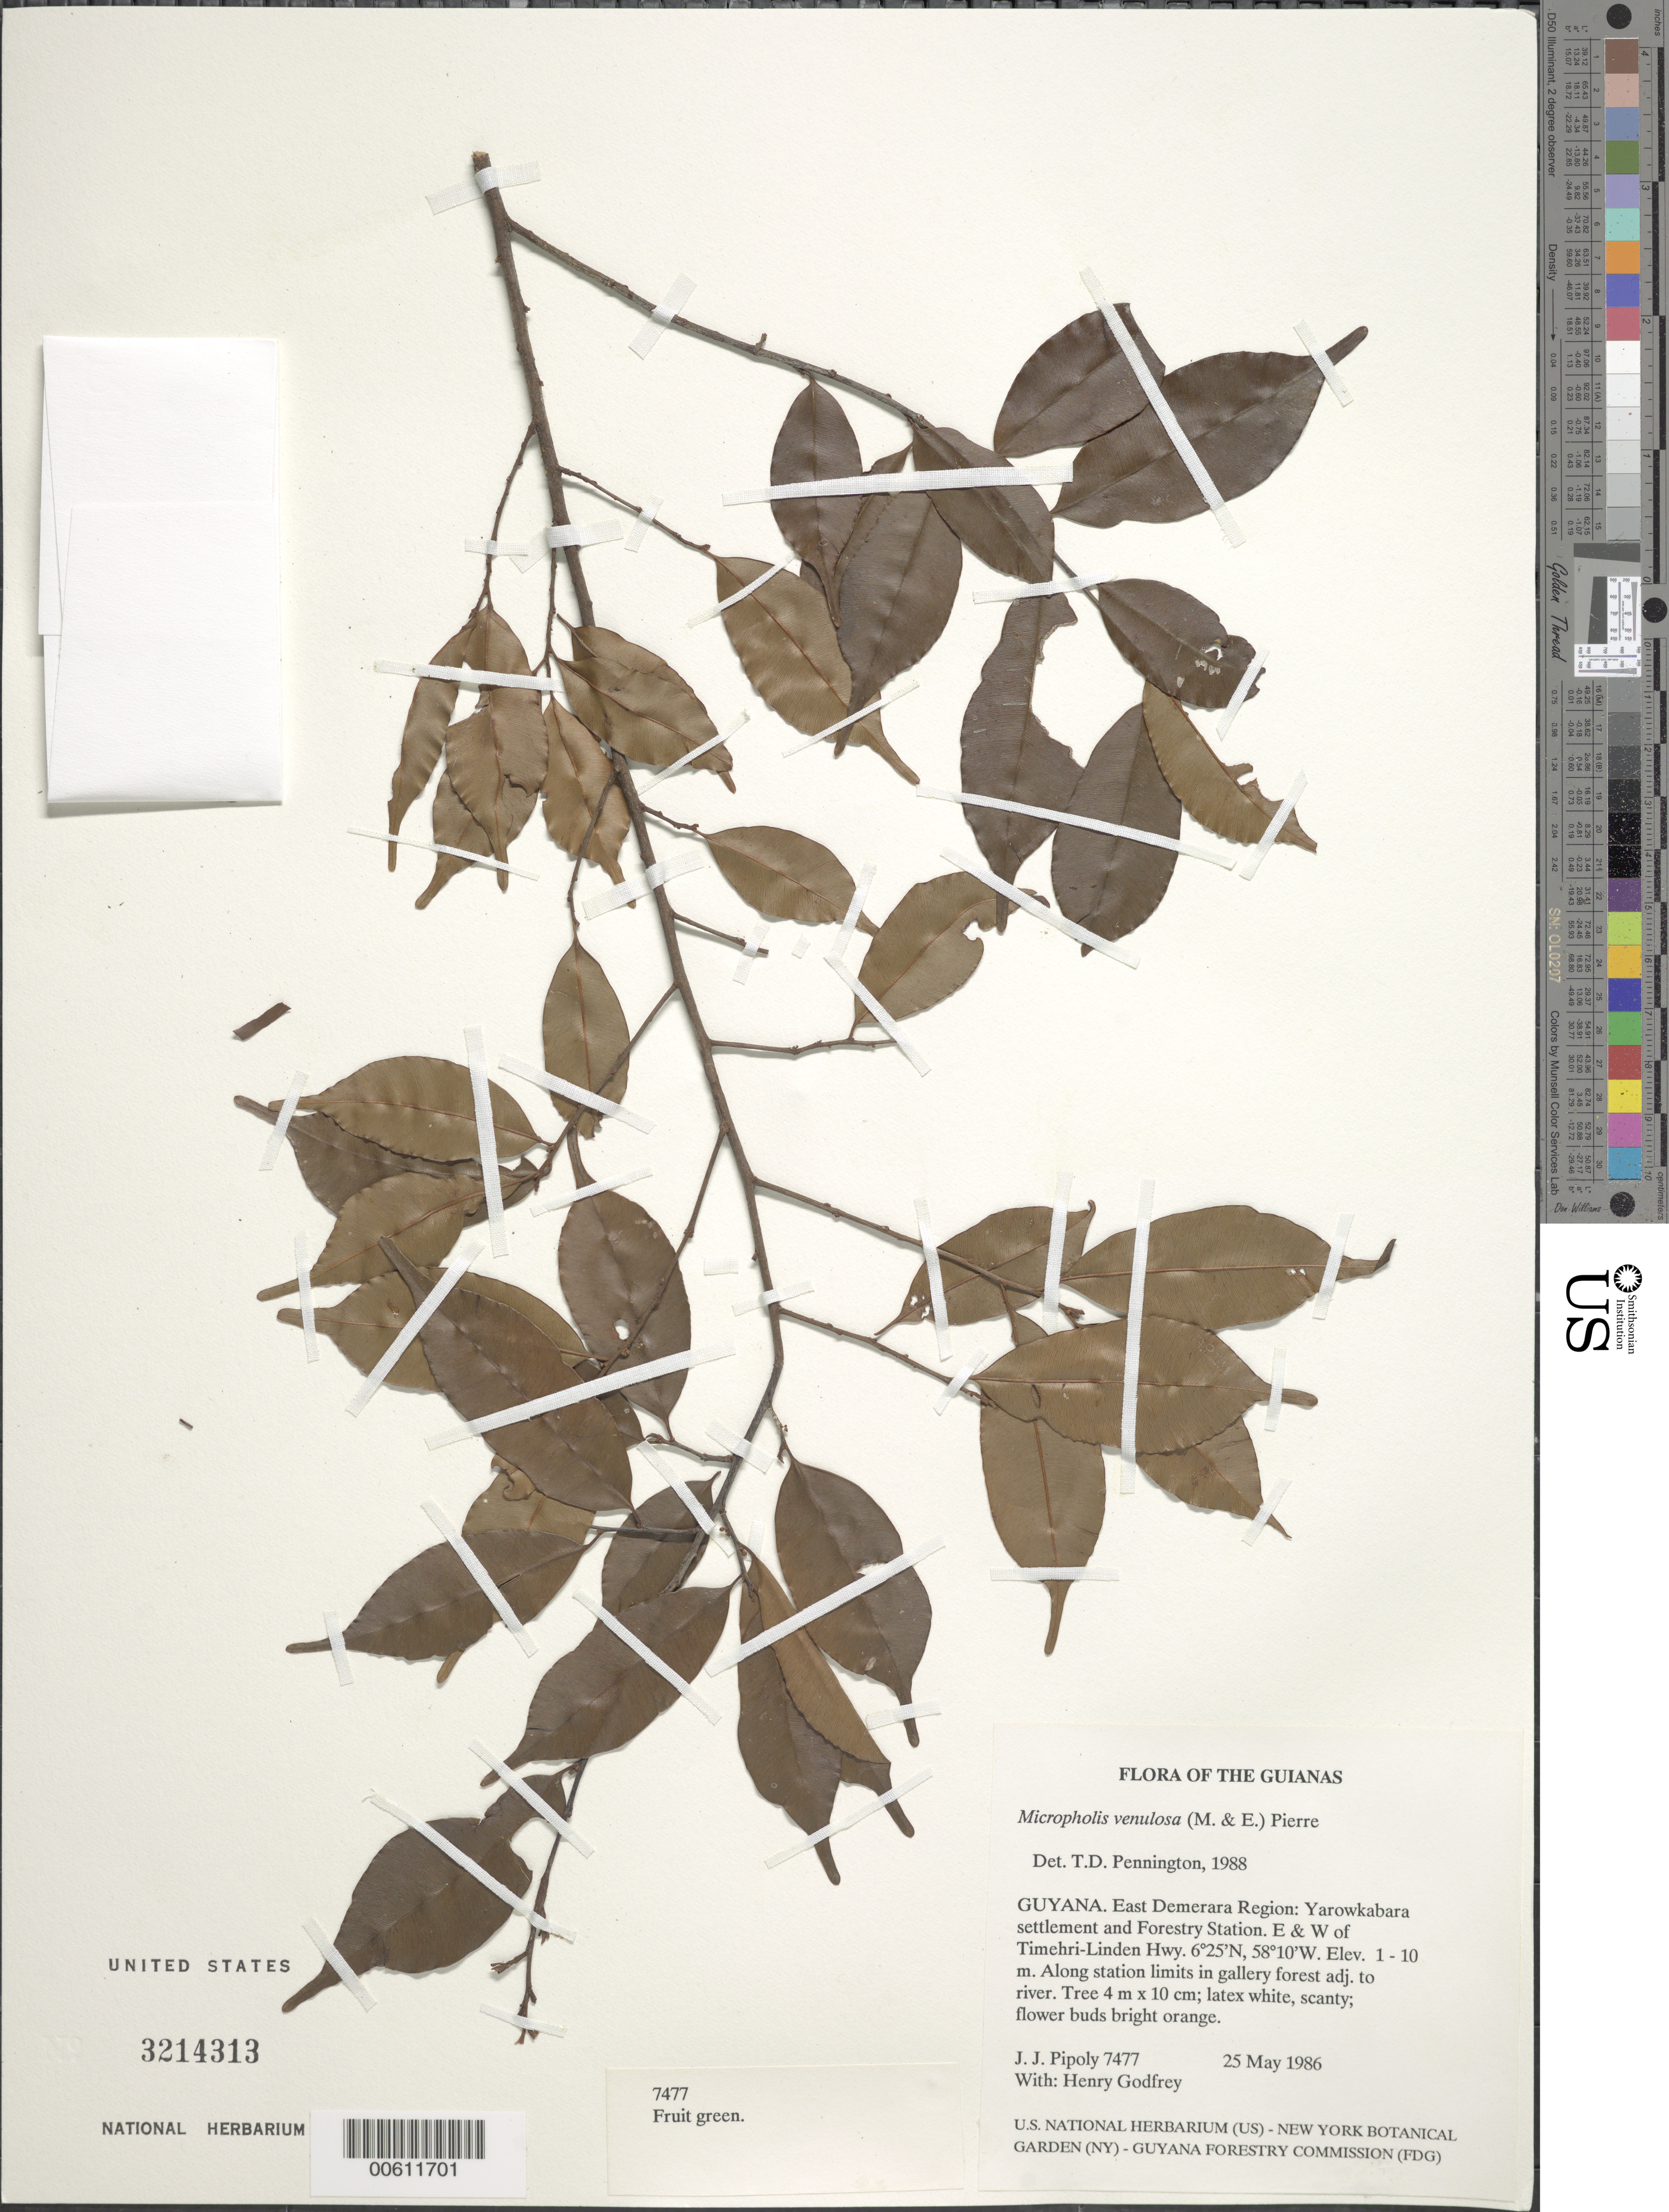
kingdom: Plantae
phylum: Tracheophyta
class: Magnoliopsida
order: Ericales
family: Sapotaceae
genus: Micropholis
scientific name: Micropholis venulosa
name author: (Mart. & Eichler) Pierre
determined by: Pennington, T. D., (K)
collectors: J. J. Pipoly & H. Godfrey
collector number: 7477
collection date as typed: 25 May 1986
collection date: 1986-05-25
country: Guyana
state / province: Demerara-Mahaica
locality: Yarowkabra settlement and Forestry Station. E & W of Timehri-Linden Hwy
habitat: Along station limits in gallery forest adj. to river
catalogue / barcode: US 3214313